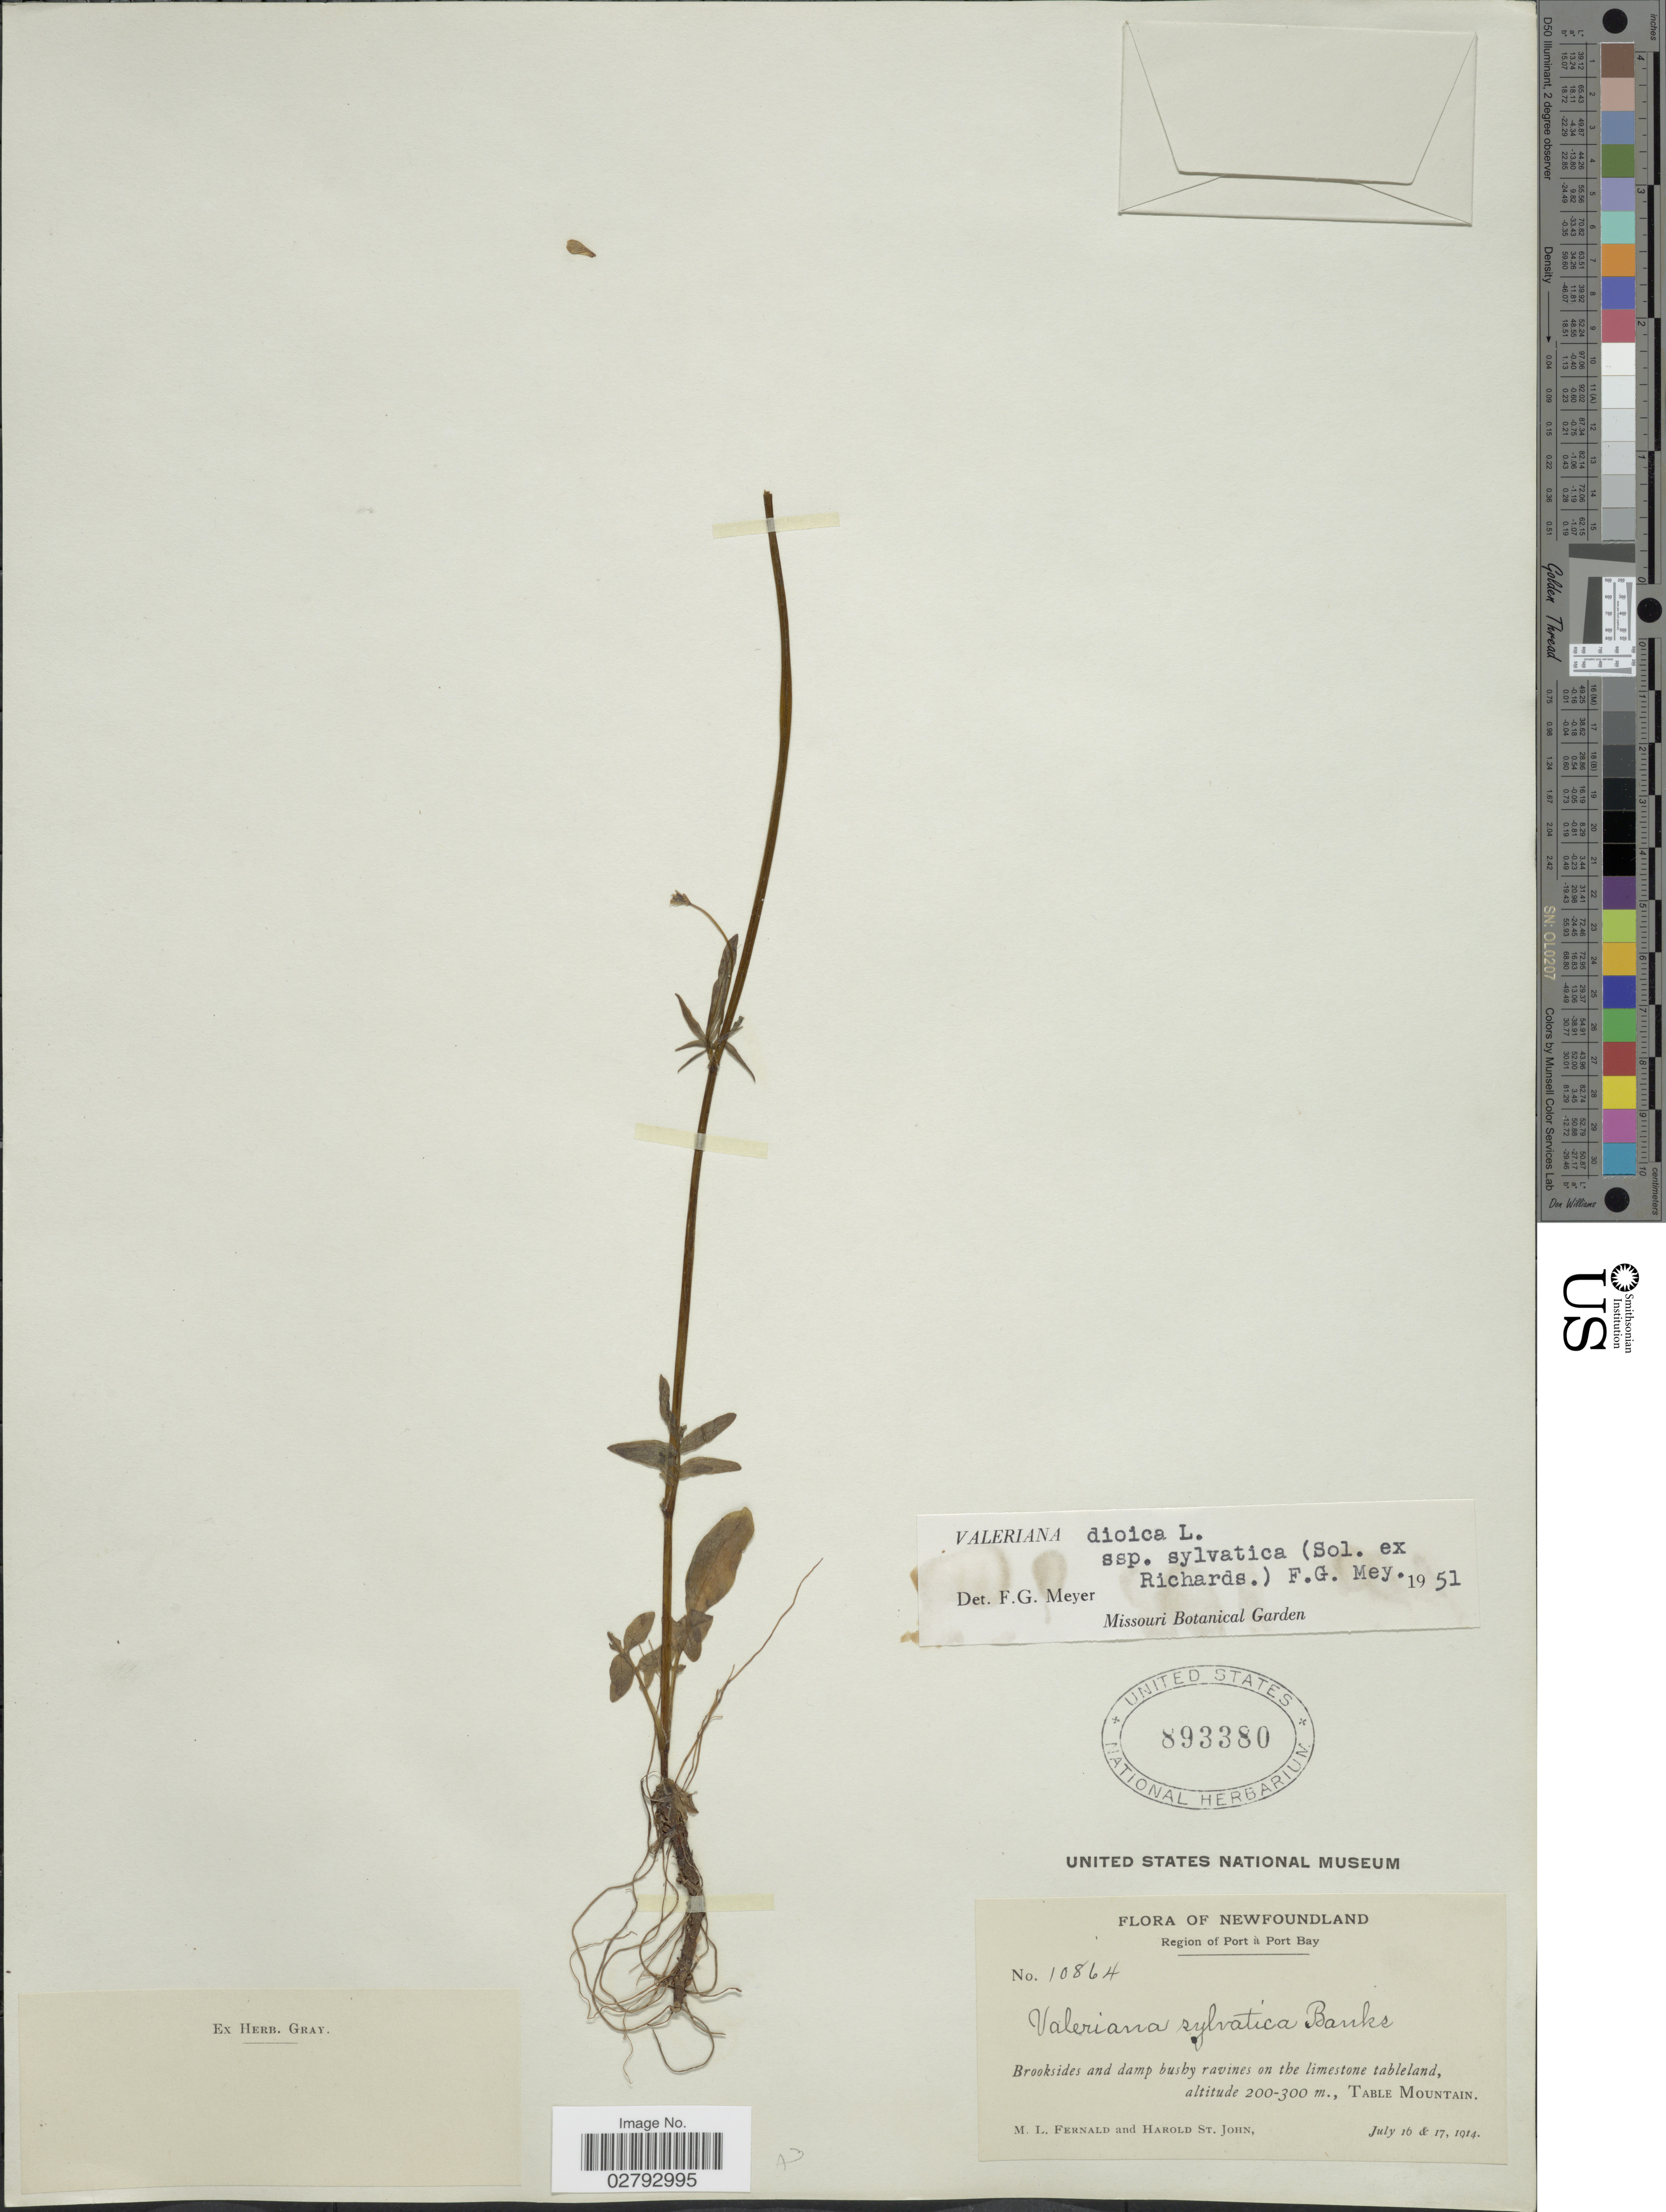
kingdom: Plantae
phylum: Tracheophyta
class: Magnoliopsida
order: Dipsacales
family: Caprifoliaceae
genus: Valeriana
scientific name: Valeriana dioica subsp. sylvatica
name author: (Sol. ex Richardson) F.G. Mey.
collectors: M. L. Fernald & H. St. John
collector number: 10864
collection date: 1914-07-16/1914-07-17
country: Canada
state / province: Newfoundland and Labrador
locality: Region of Port à Port Bay. Brookside and damp bushy ravines on the limestone tableland. Table Mountain.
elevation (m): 200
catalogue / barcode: US 893380